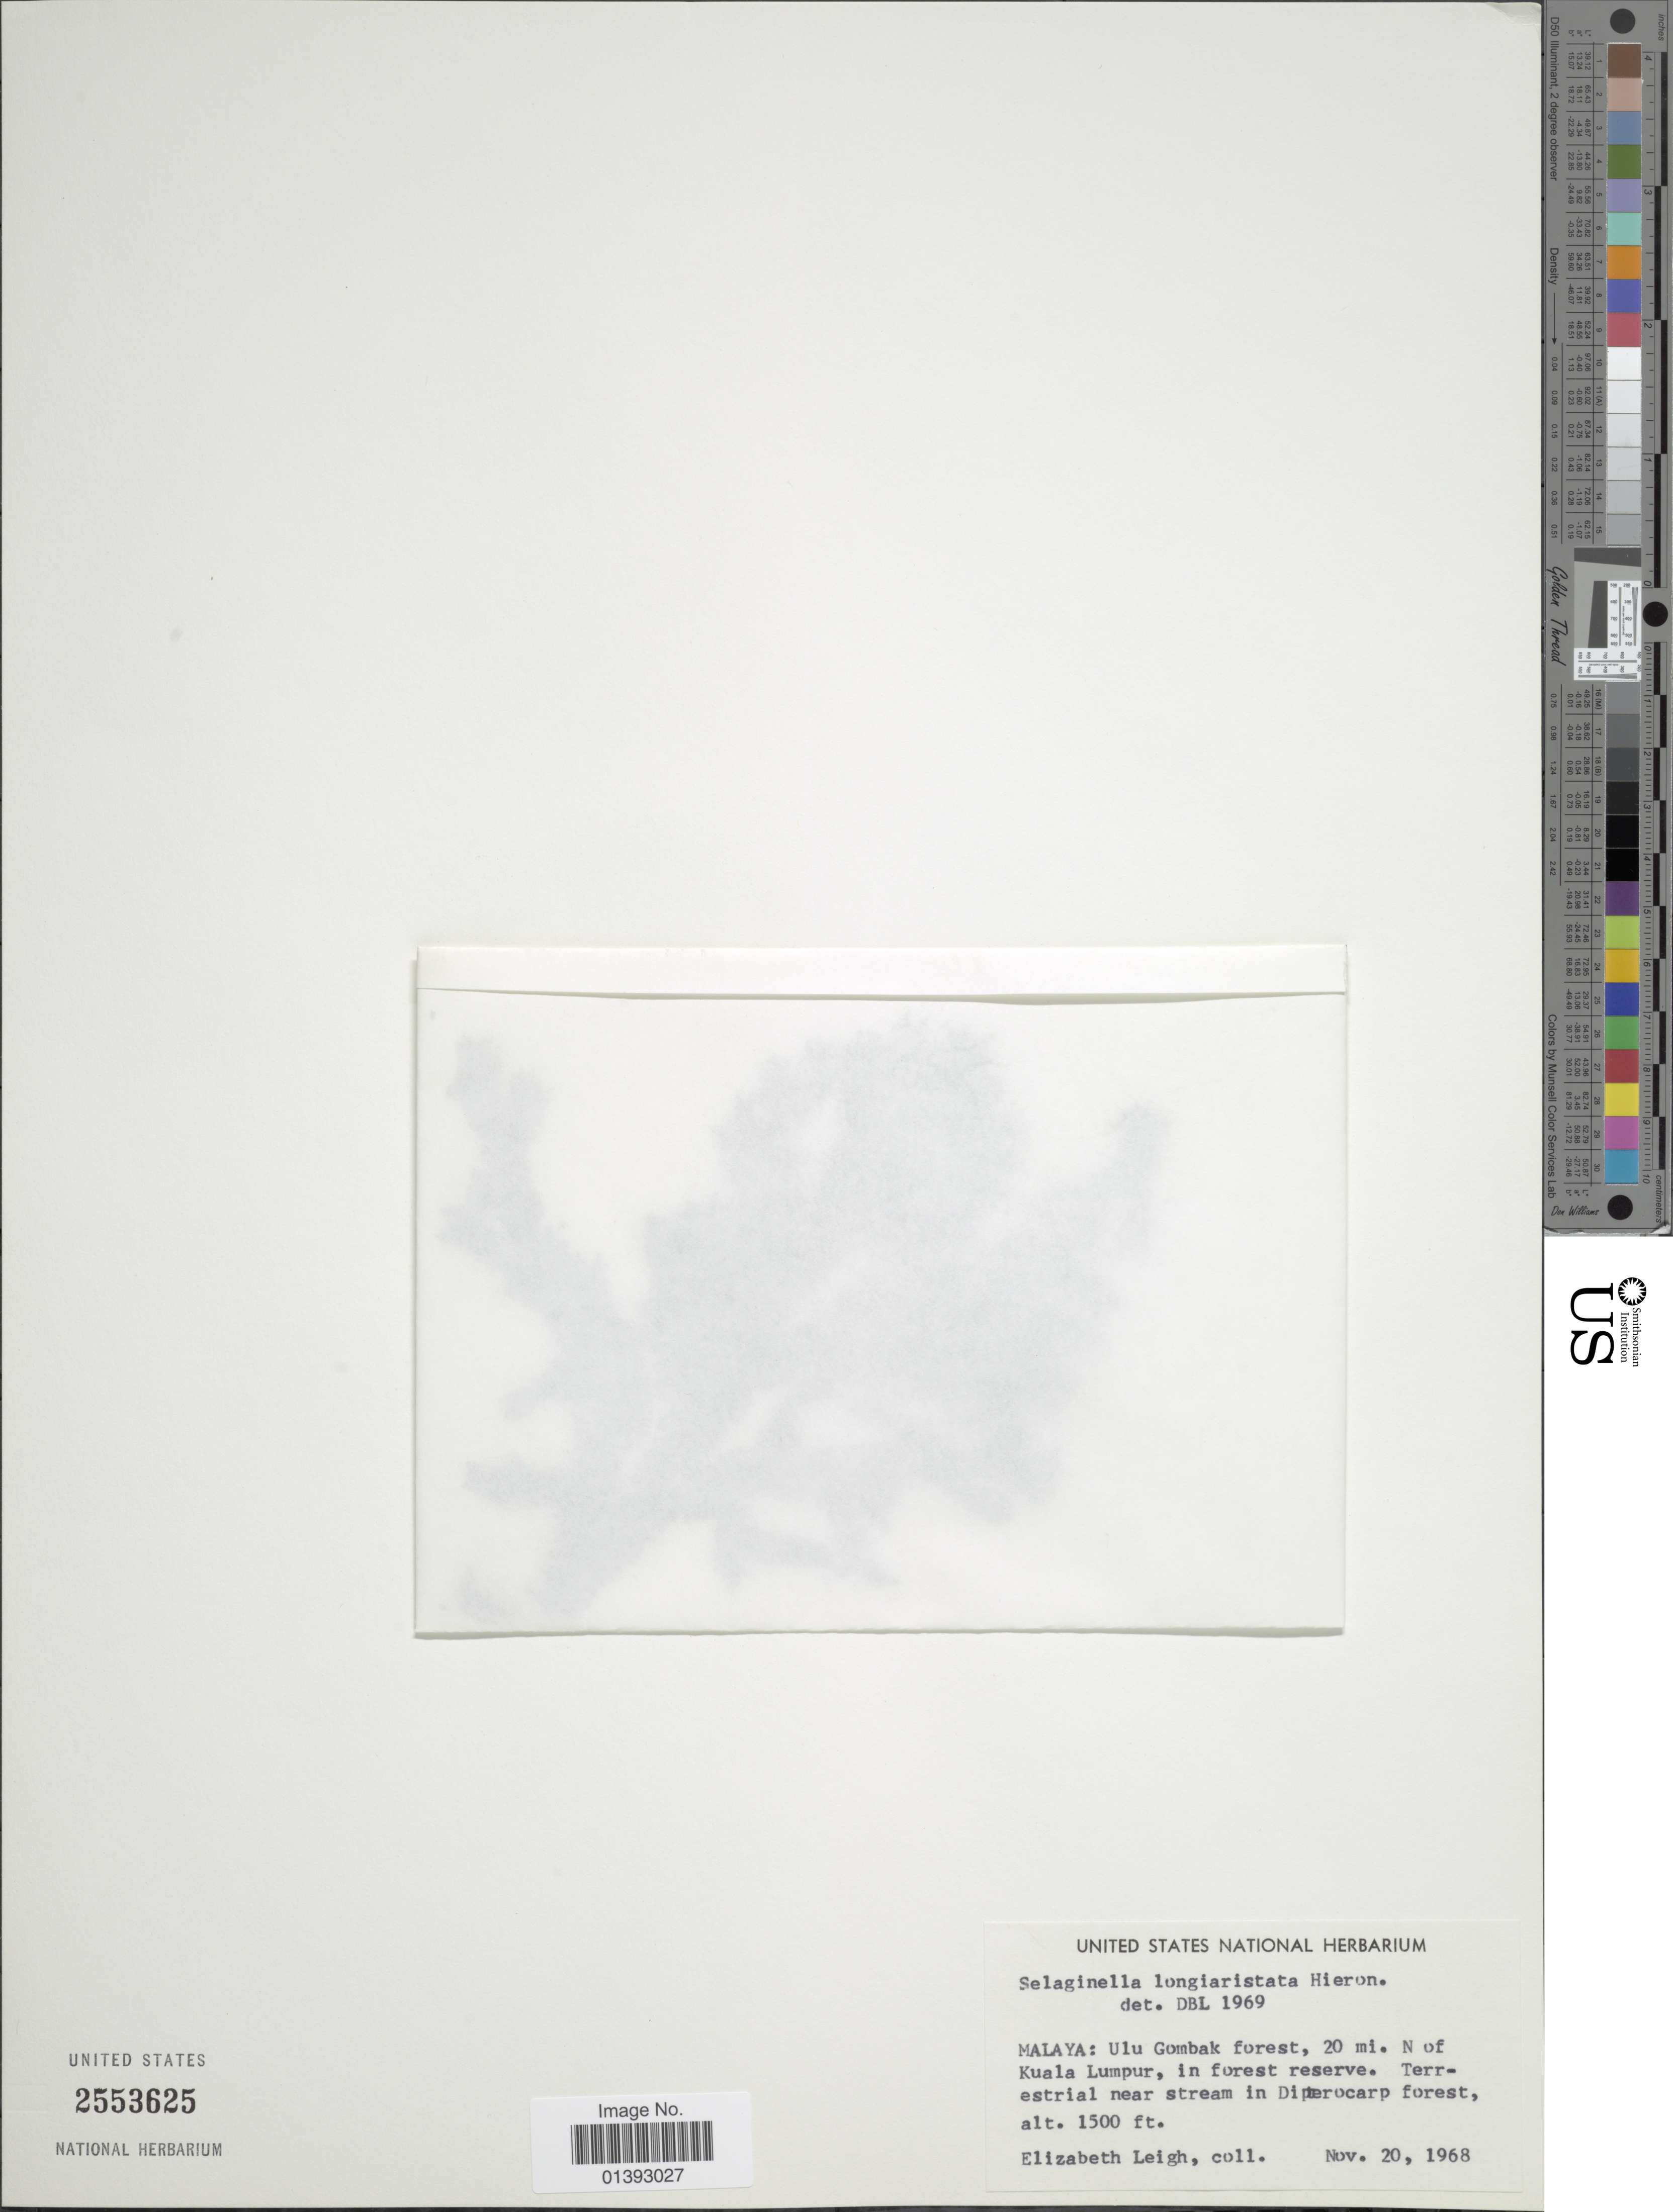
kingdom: Plantae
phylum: Tracheophyta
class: Lycopodiopsida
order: Selaginellales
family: Selaginellaceae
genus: Selaginella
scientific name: Selaginella longiaristata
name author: Hieron.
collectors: E. Leigh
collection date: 1968-11-20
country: Malaysia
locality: Malaya: Ulu Gombak forest, 20mi. N of Kuala Lumpur, in forest reserve, Terrestrial Lumpur, in forest reserve, terrestrial near stream in Diderocarp forest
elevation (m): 457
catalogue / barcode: US 2553625